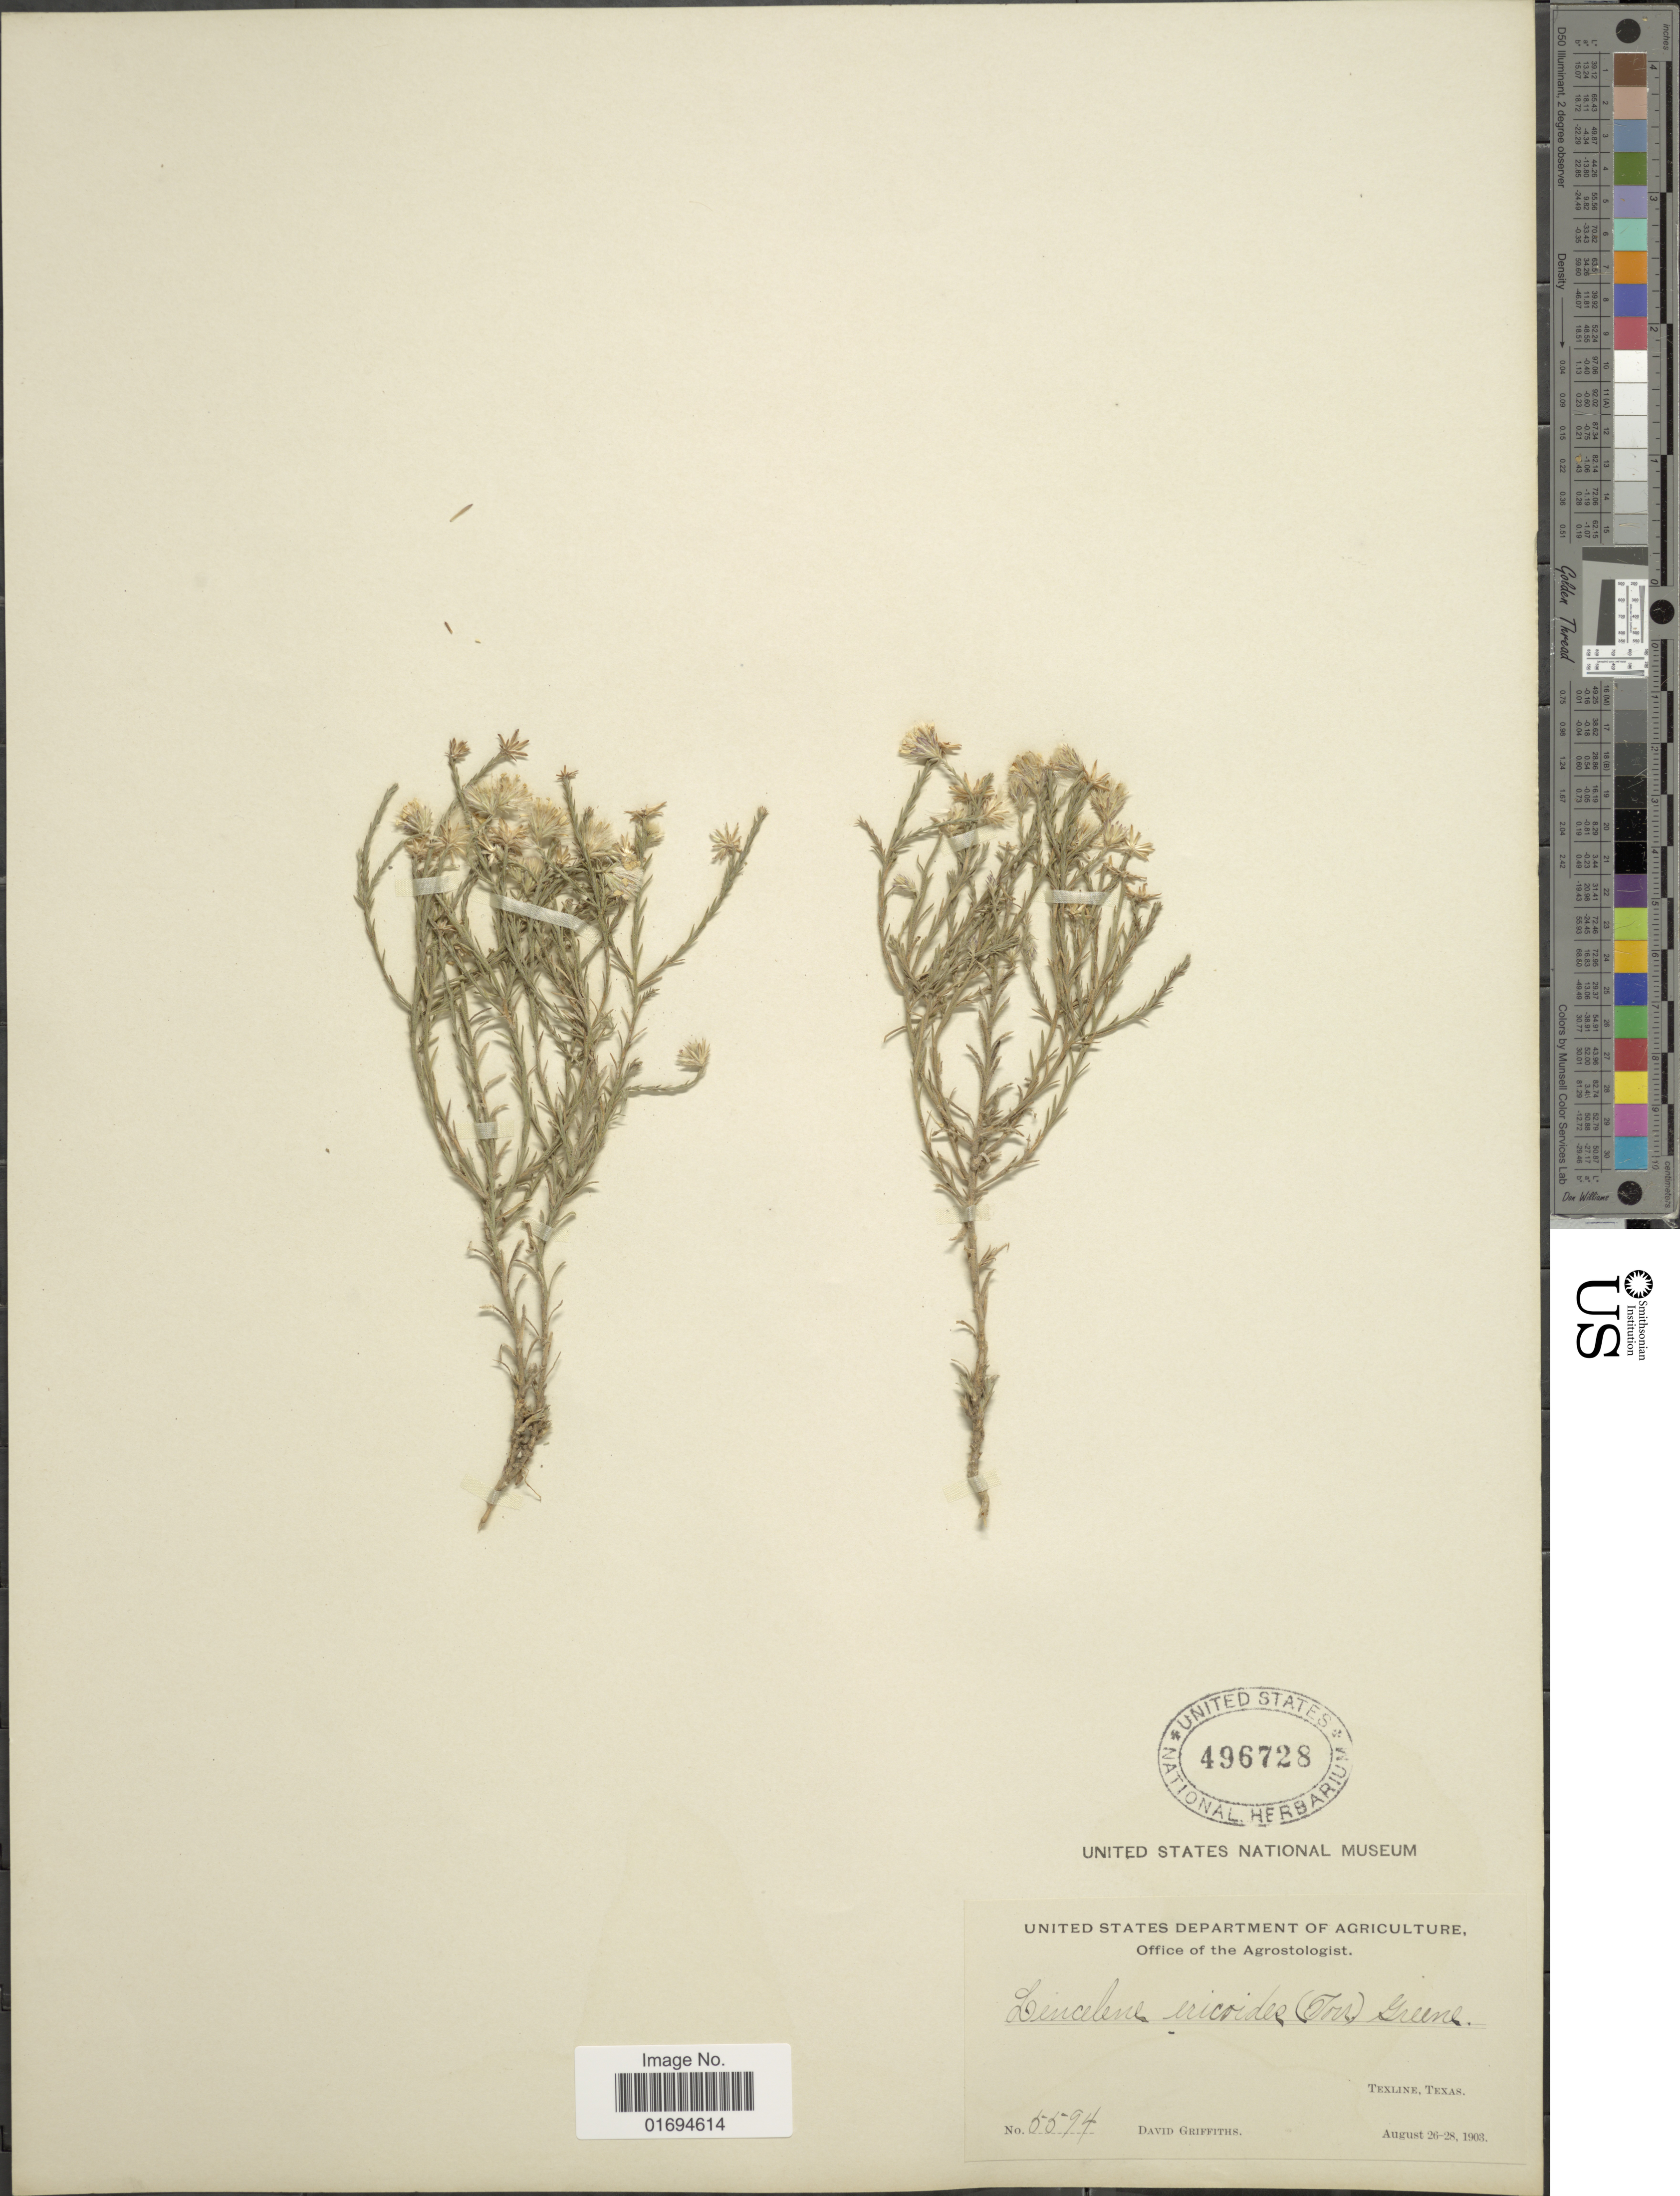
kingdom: Plantae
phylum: Tracheophyta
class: Magnoliopsida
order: Asterales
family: Asteraceae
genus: Chaetopappa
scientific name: Chaetopappa ericoides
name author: (Torr.) G.L. Nesom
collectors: D. Griffiths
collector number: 5594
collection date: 1903-08-26/1903-08-29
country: United States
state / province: Texas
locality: Texline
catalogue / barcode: US 496728